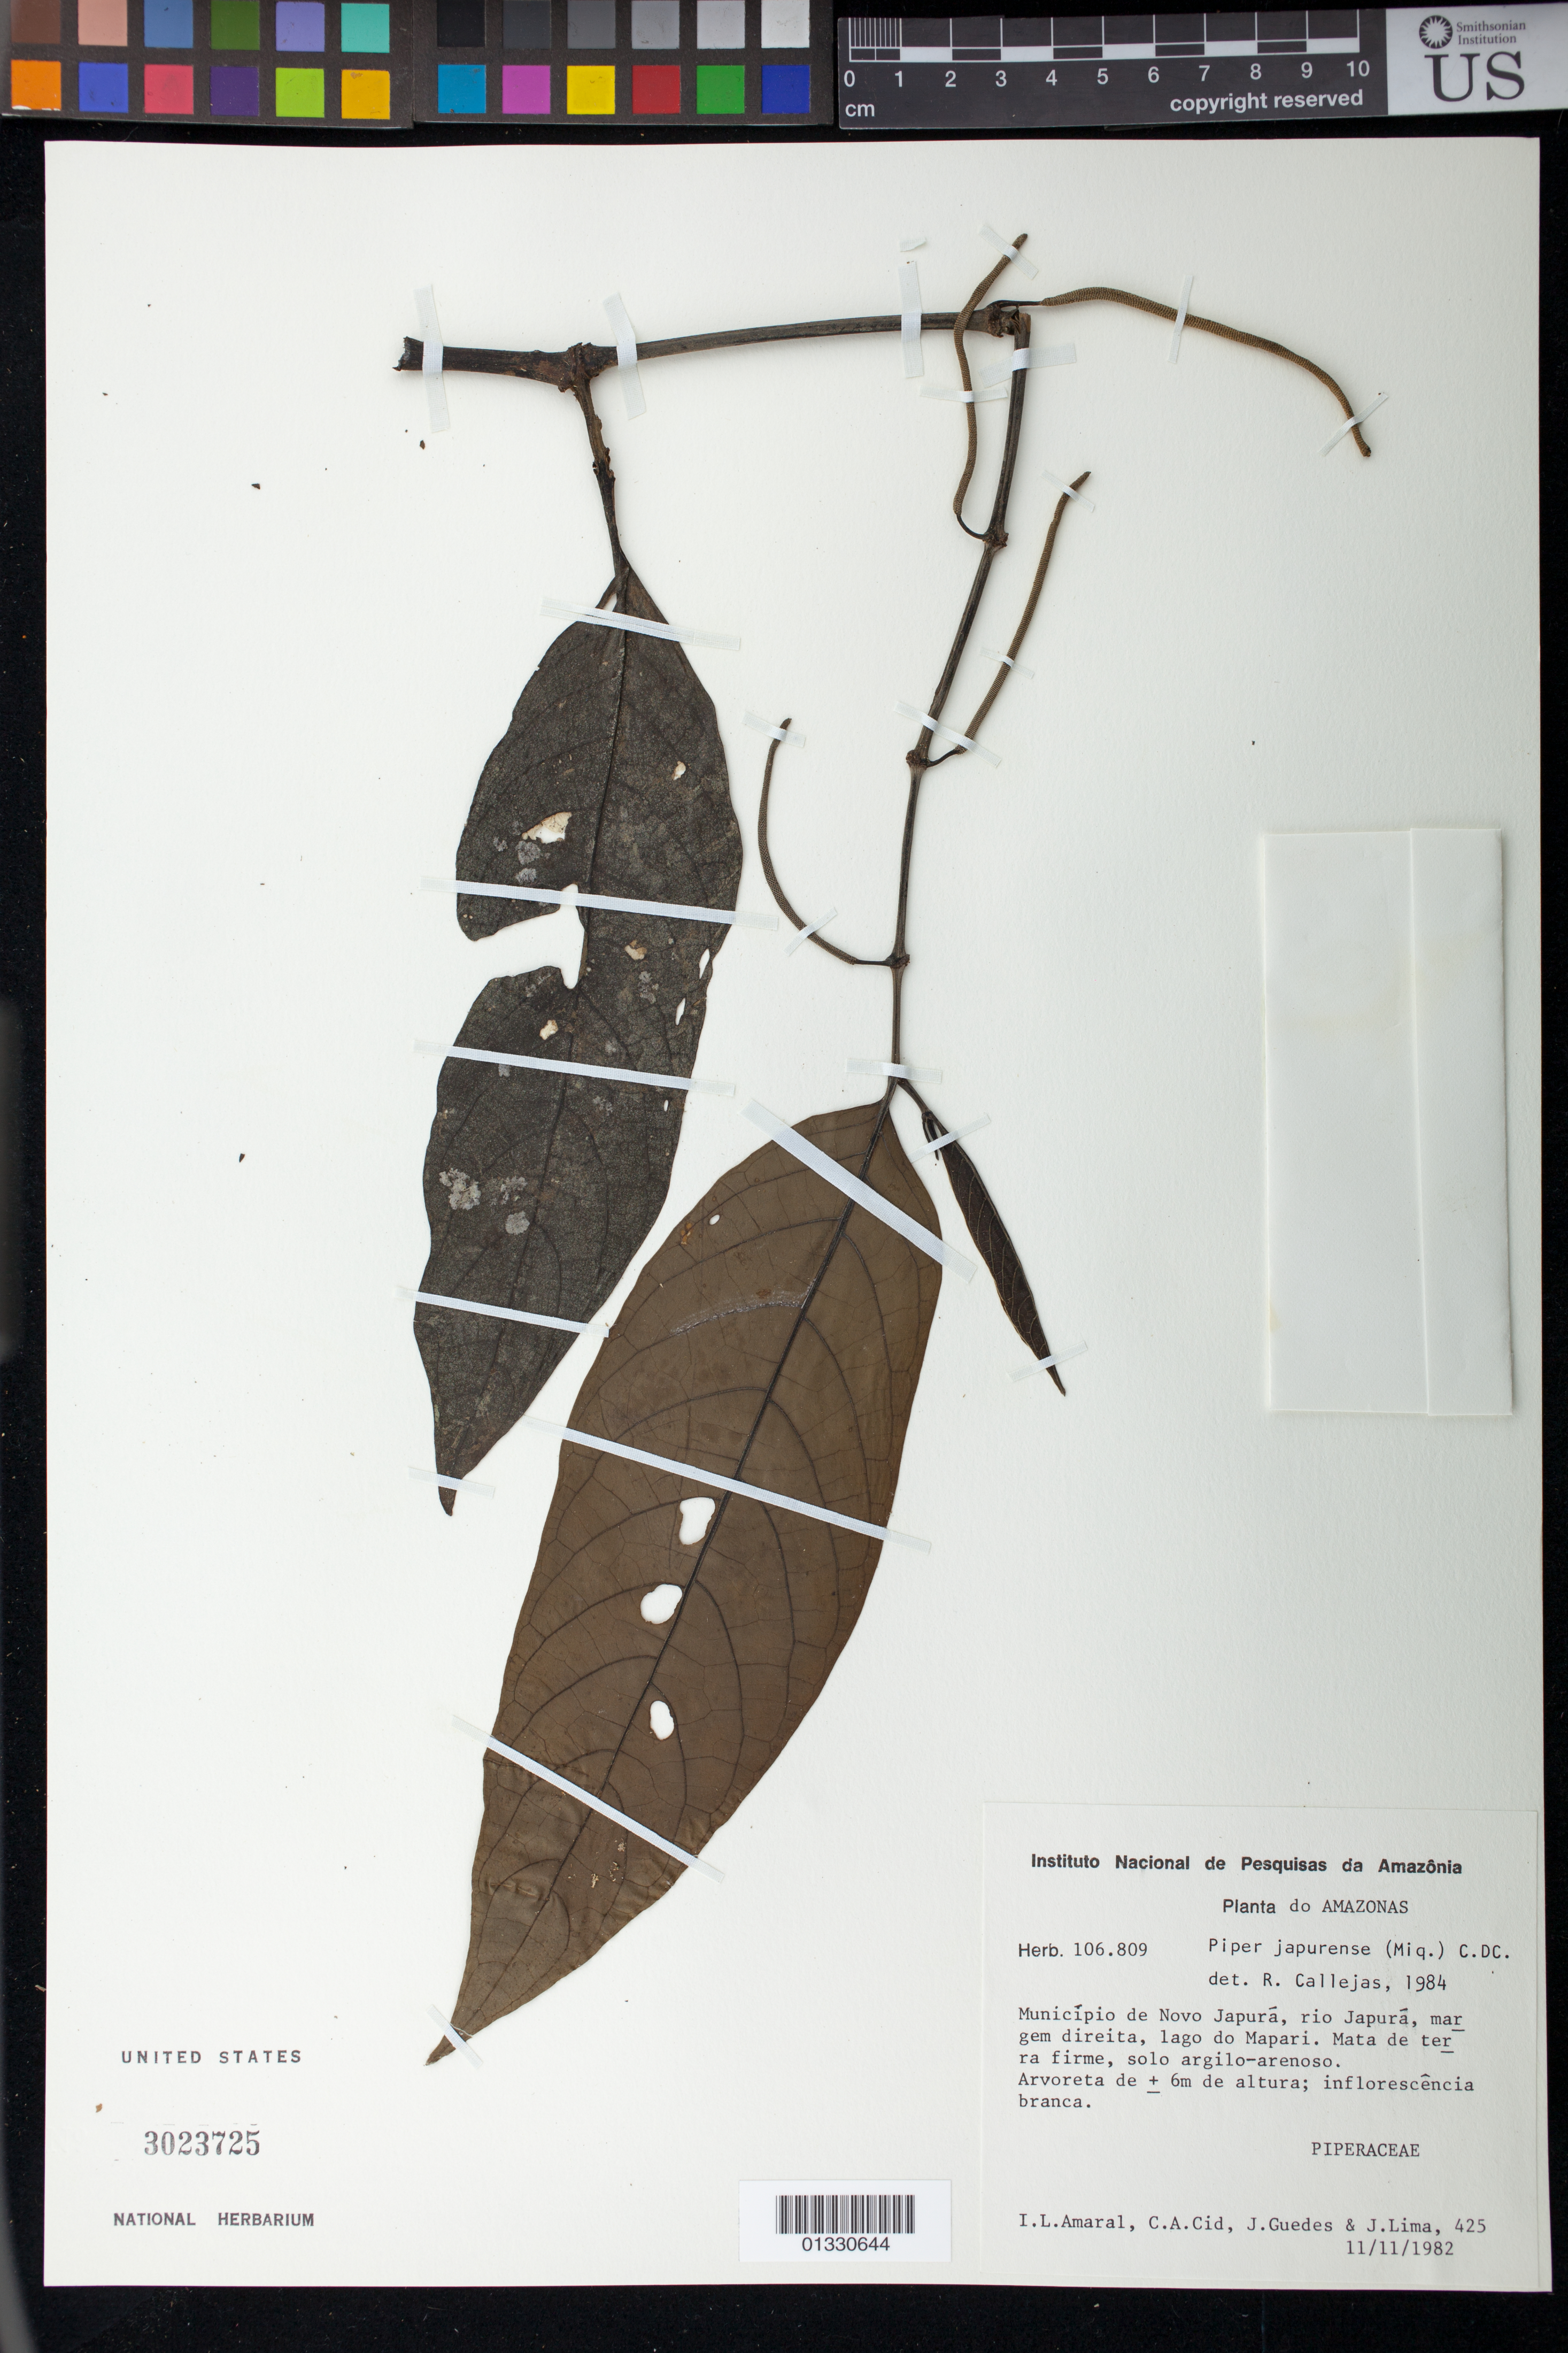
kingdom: Plantae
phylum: Tracheophyta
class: Magnoliopsida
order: Piperales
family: Piperaceae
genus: Piper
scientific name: Piper japurense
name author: (Miq.) C. DC.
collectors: I. L. Amaral, C. A. Cid Ferreira, J. Guedes & J. Lima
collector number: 425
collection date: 1982-11-11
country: Brazil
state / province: Amazonas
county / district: Japurá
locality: Município de Novo Japurá, rio Japurá, margem direita, lago do Mapari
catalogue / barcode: US 3023725